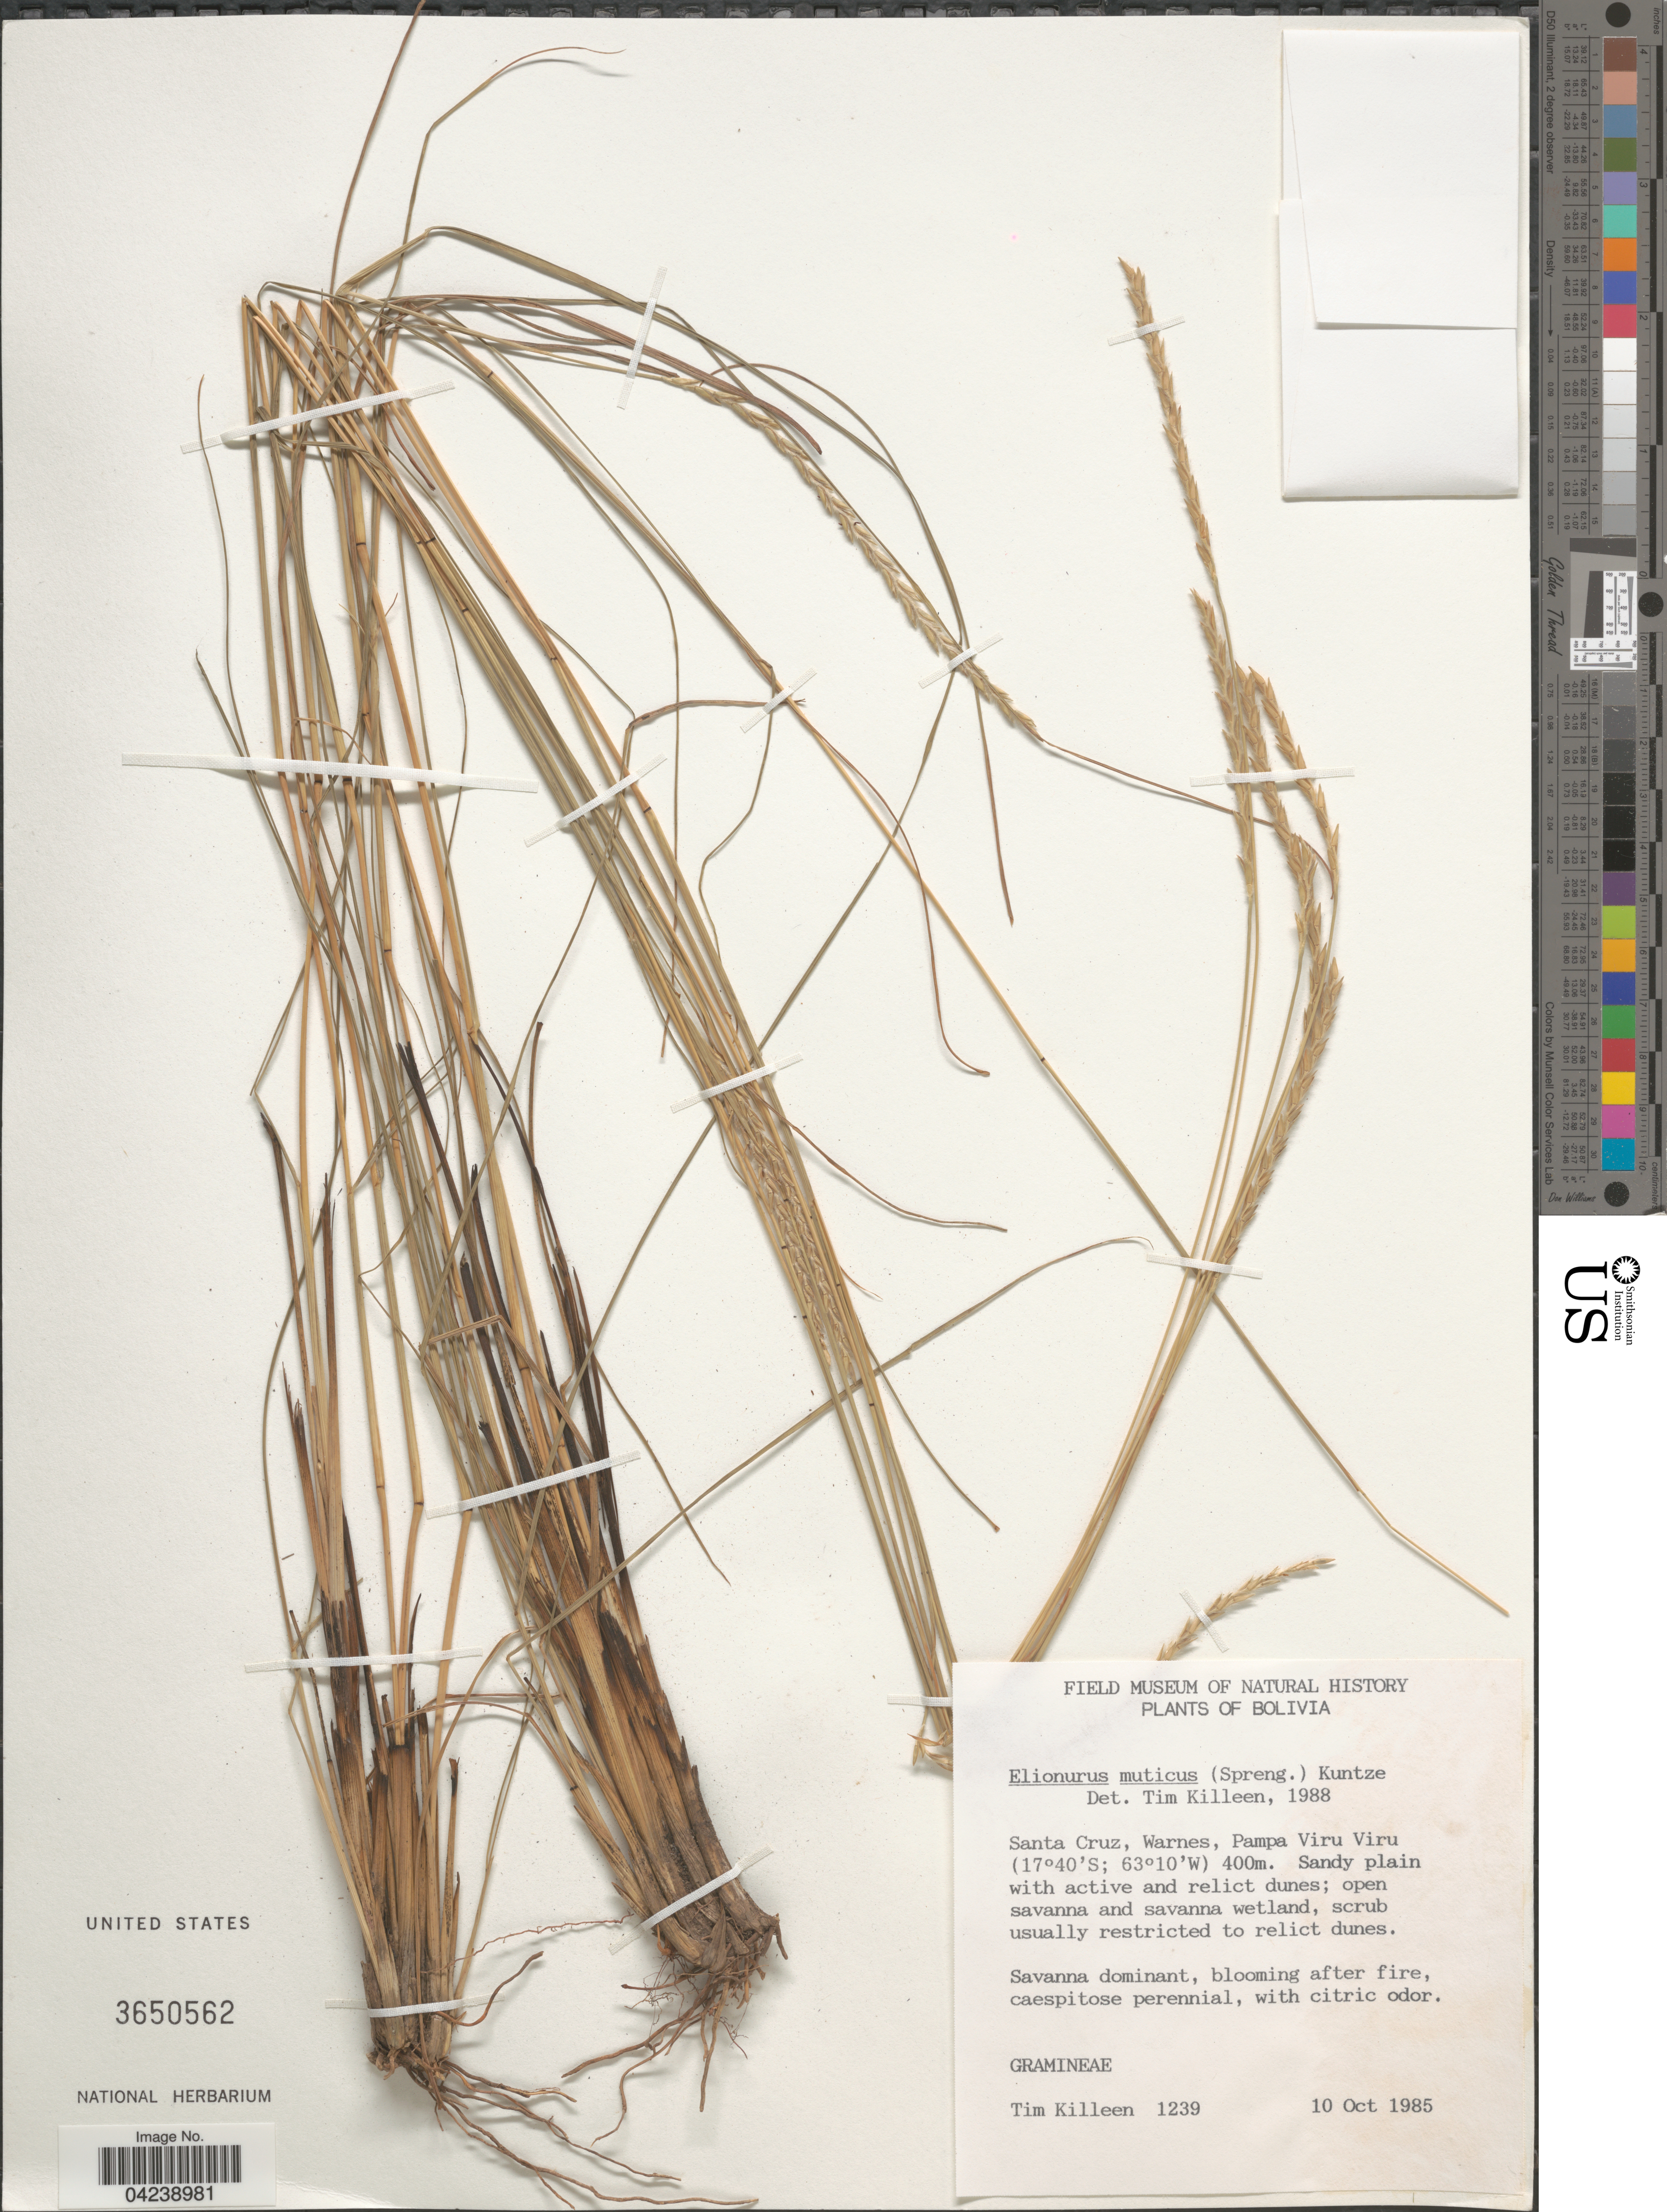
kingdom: Plantae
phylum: Tracheophyta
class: Liliopsida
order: Poales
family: Poaceae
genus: Elionurus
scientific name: Elionurus muticus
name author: (Spreng.) Kuntze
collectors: T. J. Killeen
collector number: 1239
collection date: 1985-10-10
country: Bolivia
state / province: Santa Cruz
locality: Warnes, Pampa Viru Viru.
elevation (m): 400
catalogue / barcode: US 3650562